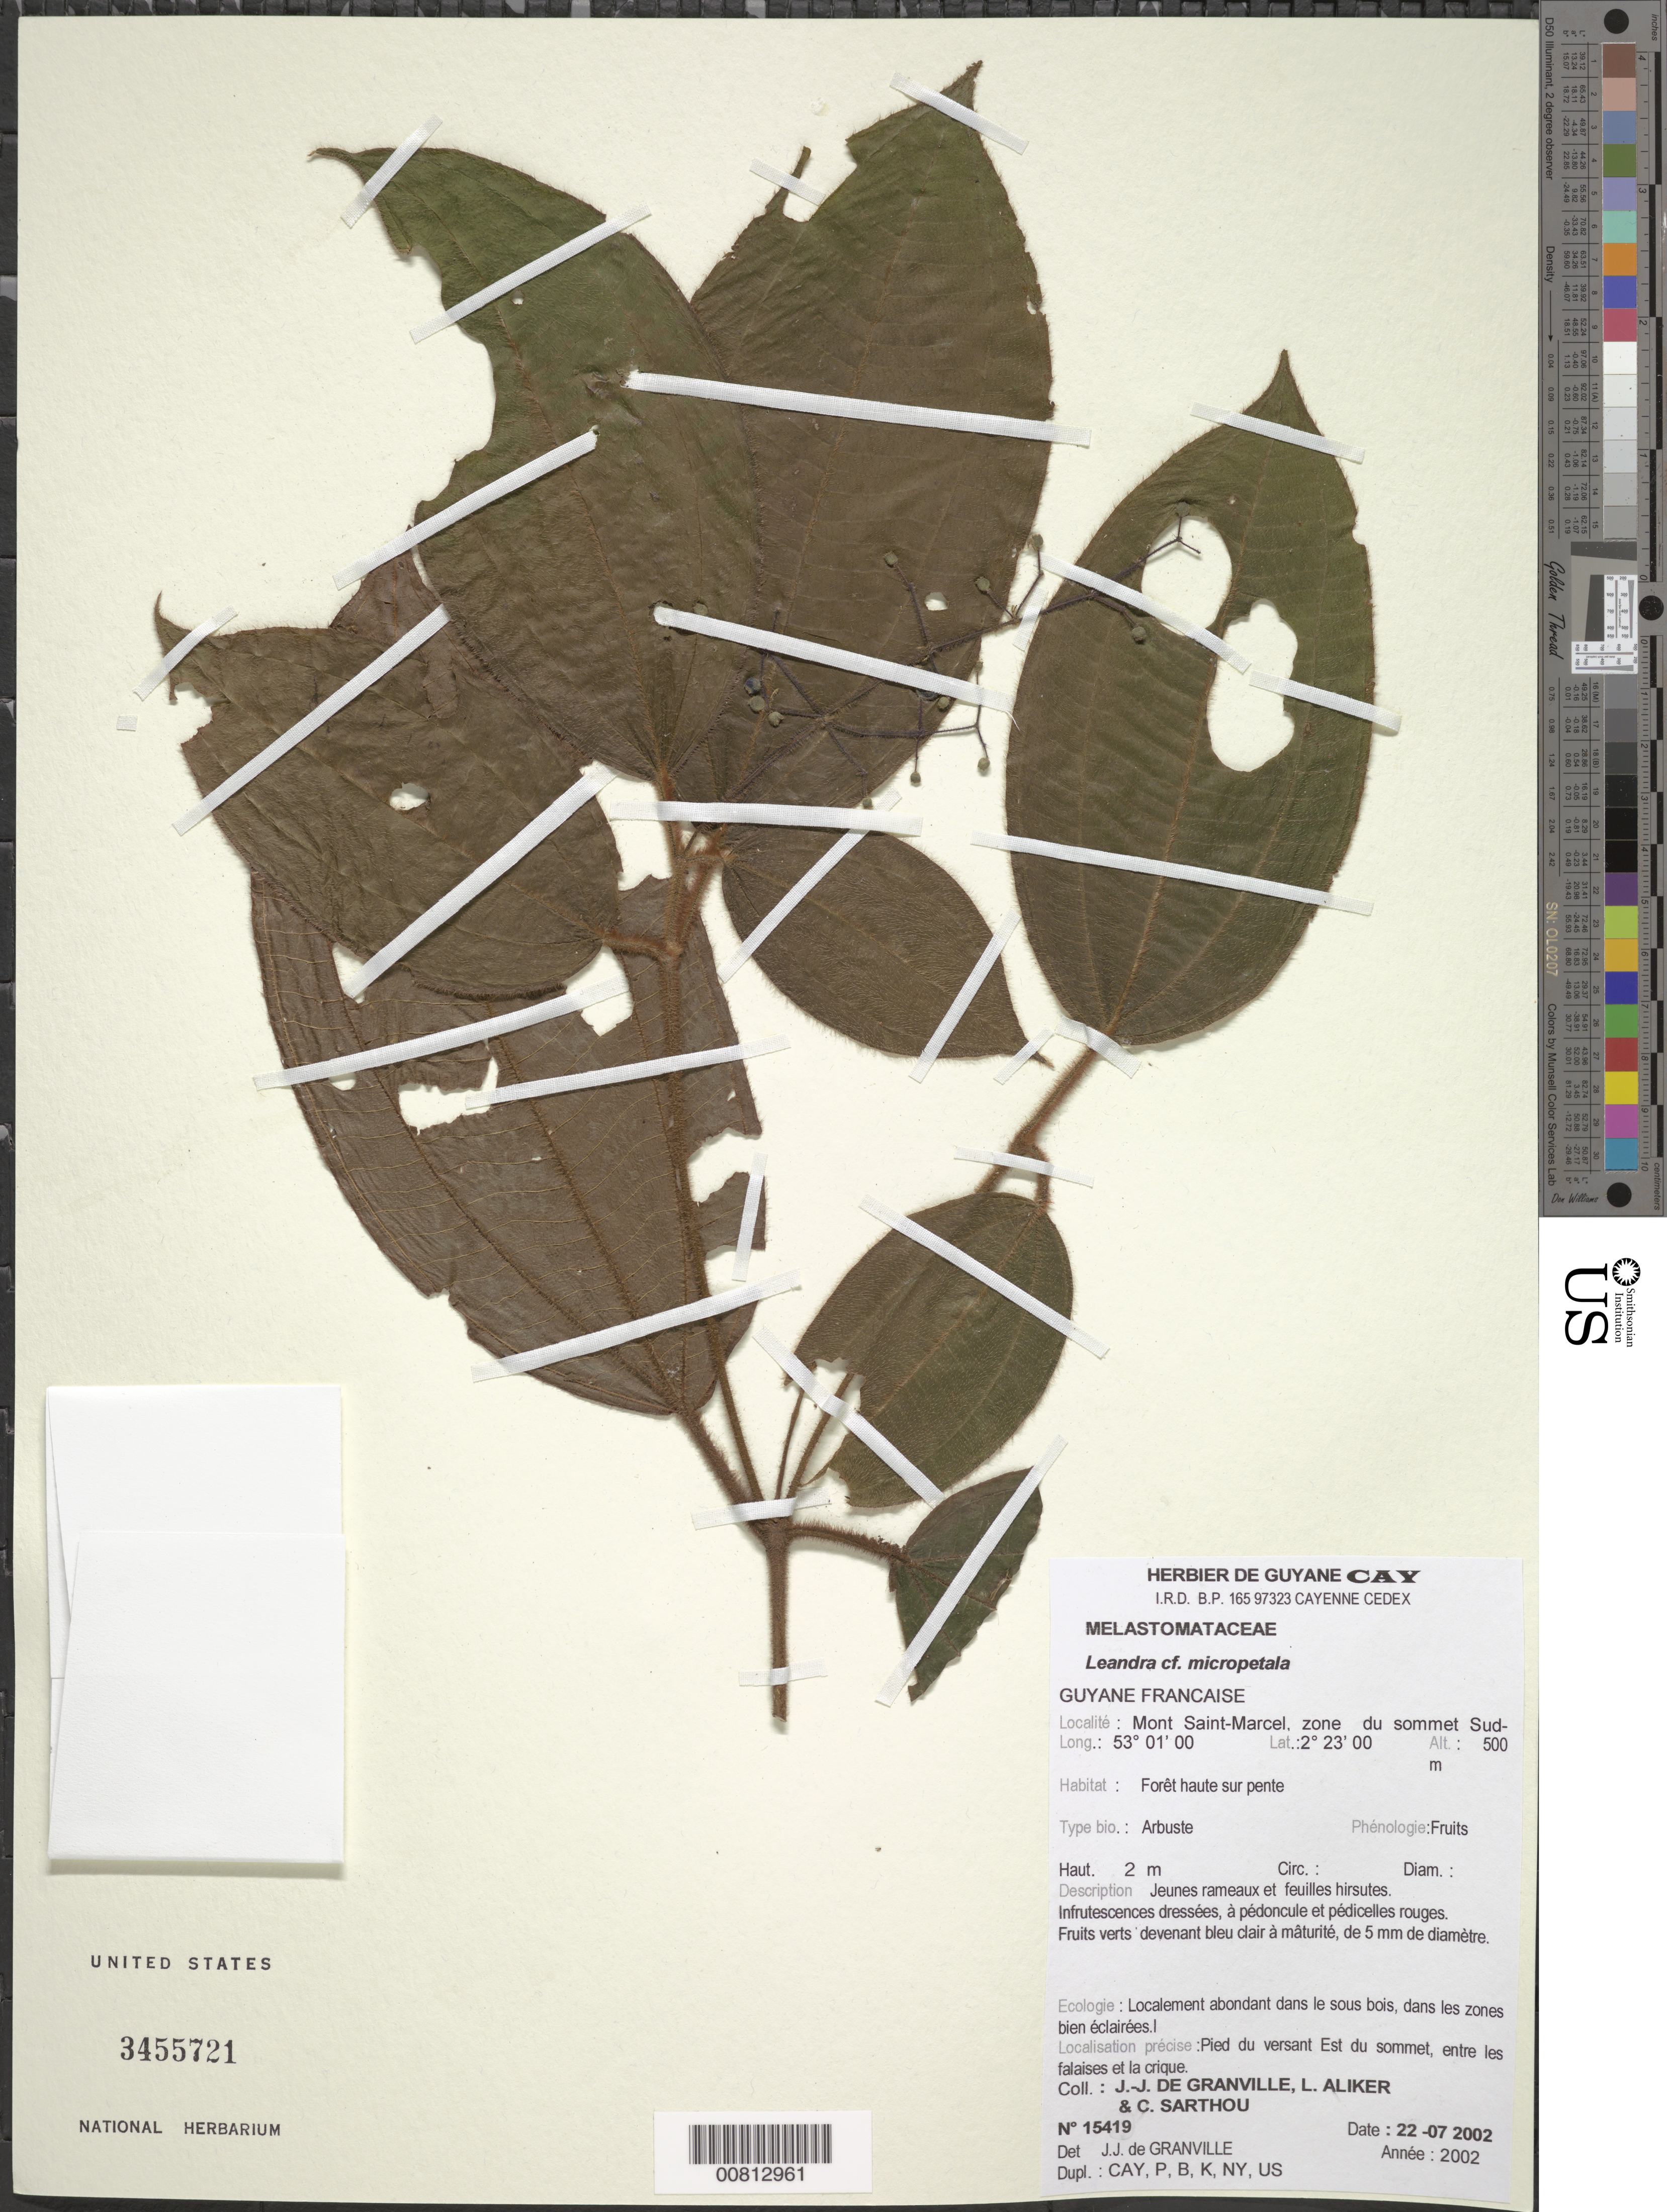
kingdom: Plantae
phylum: Tracheophyta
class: Magnoliopsida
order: Myrtales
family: Melastomataceae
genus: Leandra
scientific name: Leandra micropetala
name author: (Naudin) Cogn.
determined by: Granville, J. J. de, (CAY), Institut de Recherche pour le Developpement (IRD) (FRENCH GUIANA)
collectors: J.-J. de Granville, L. Aliker & C. Sarthou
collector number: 15419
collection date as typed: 22-Jul-02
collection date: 2002-07-22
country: French Guiana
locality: Mont Saint-Marcel, zone du sommet Sud-Ouest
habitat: Forêt haute sur pente; dans le sous bois, dans les zones bien éclairées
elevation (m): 500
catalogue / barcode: US 3455721